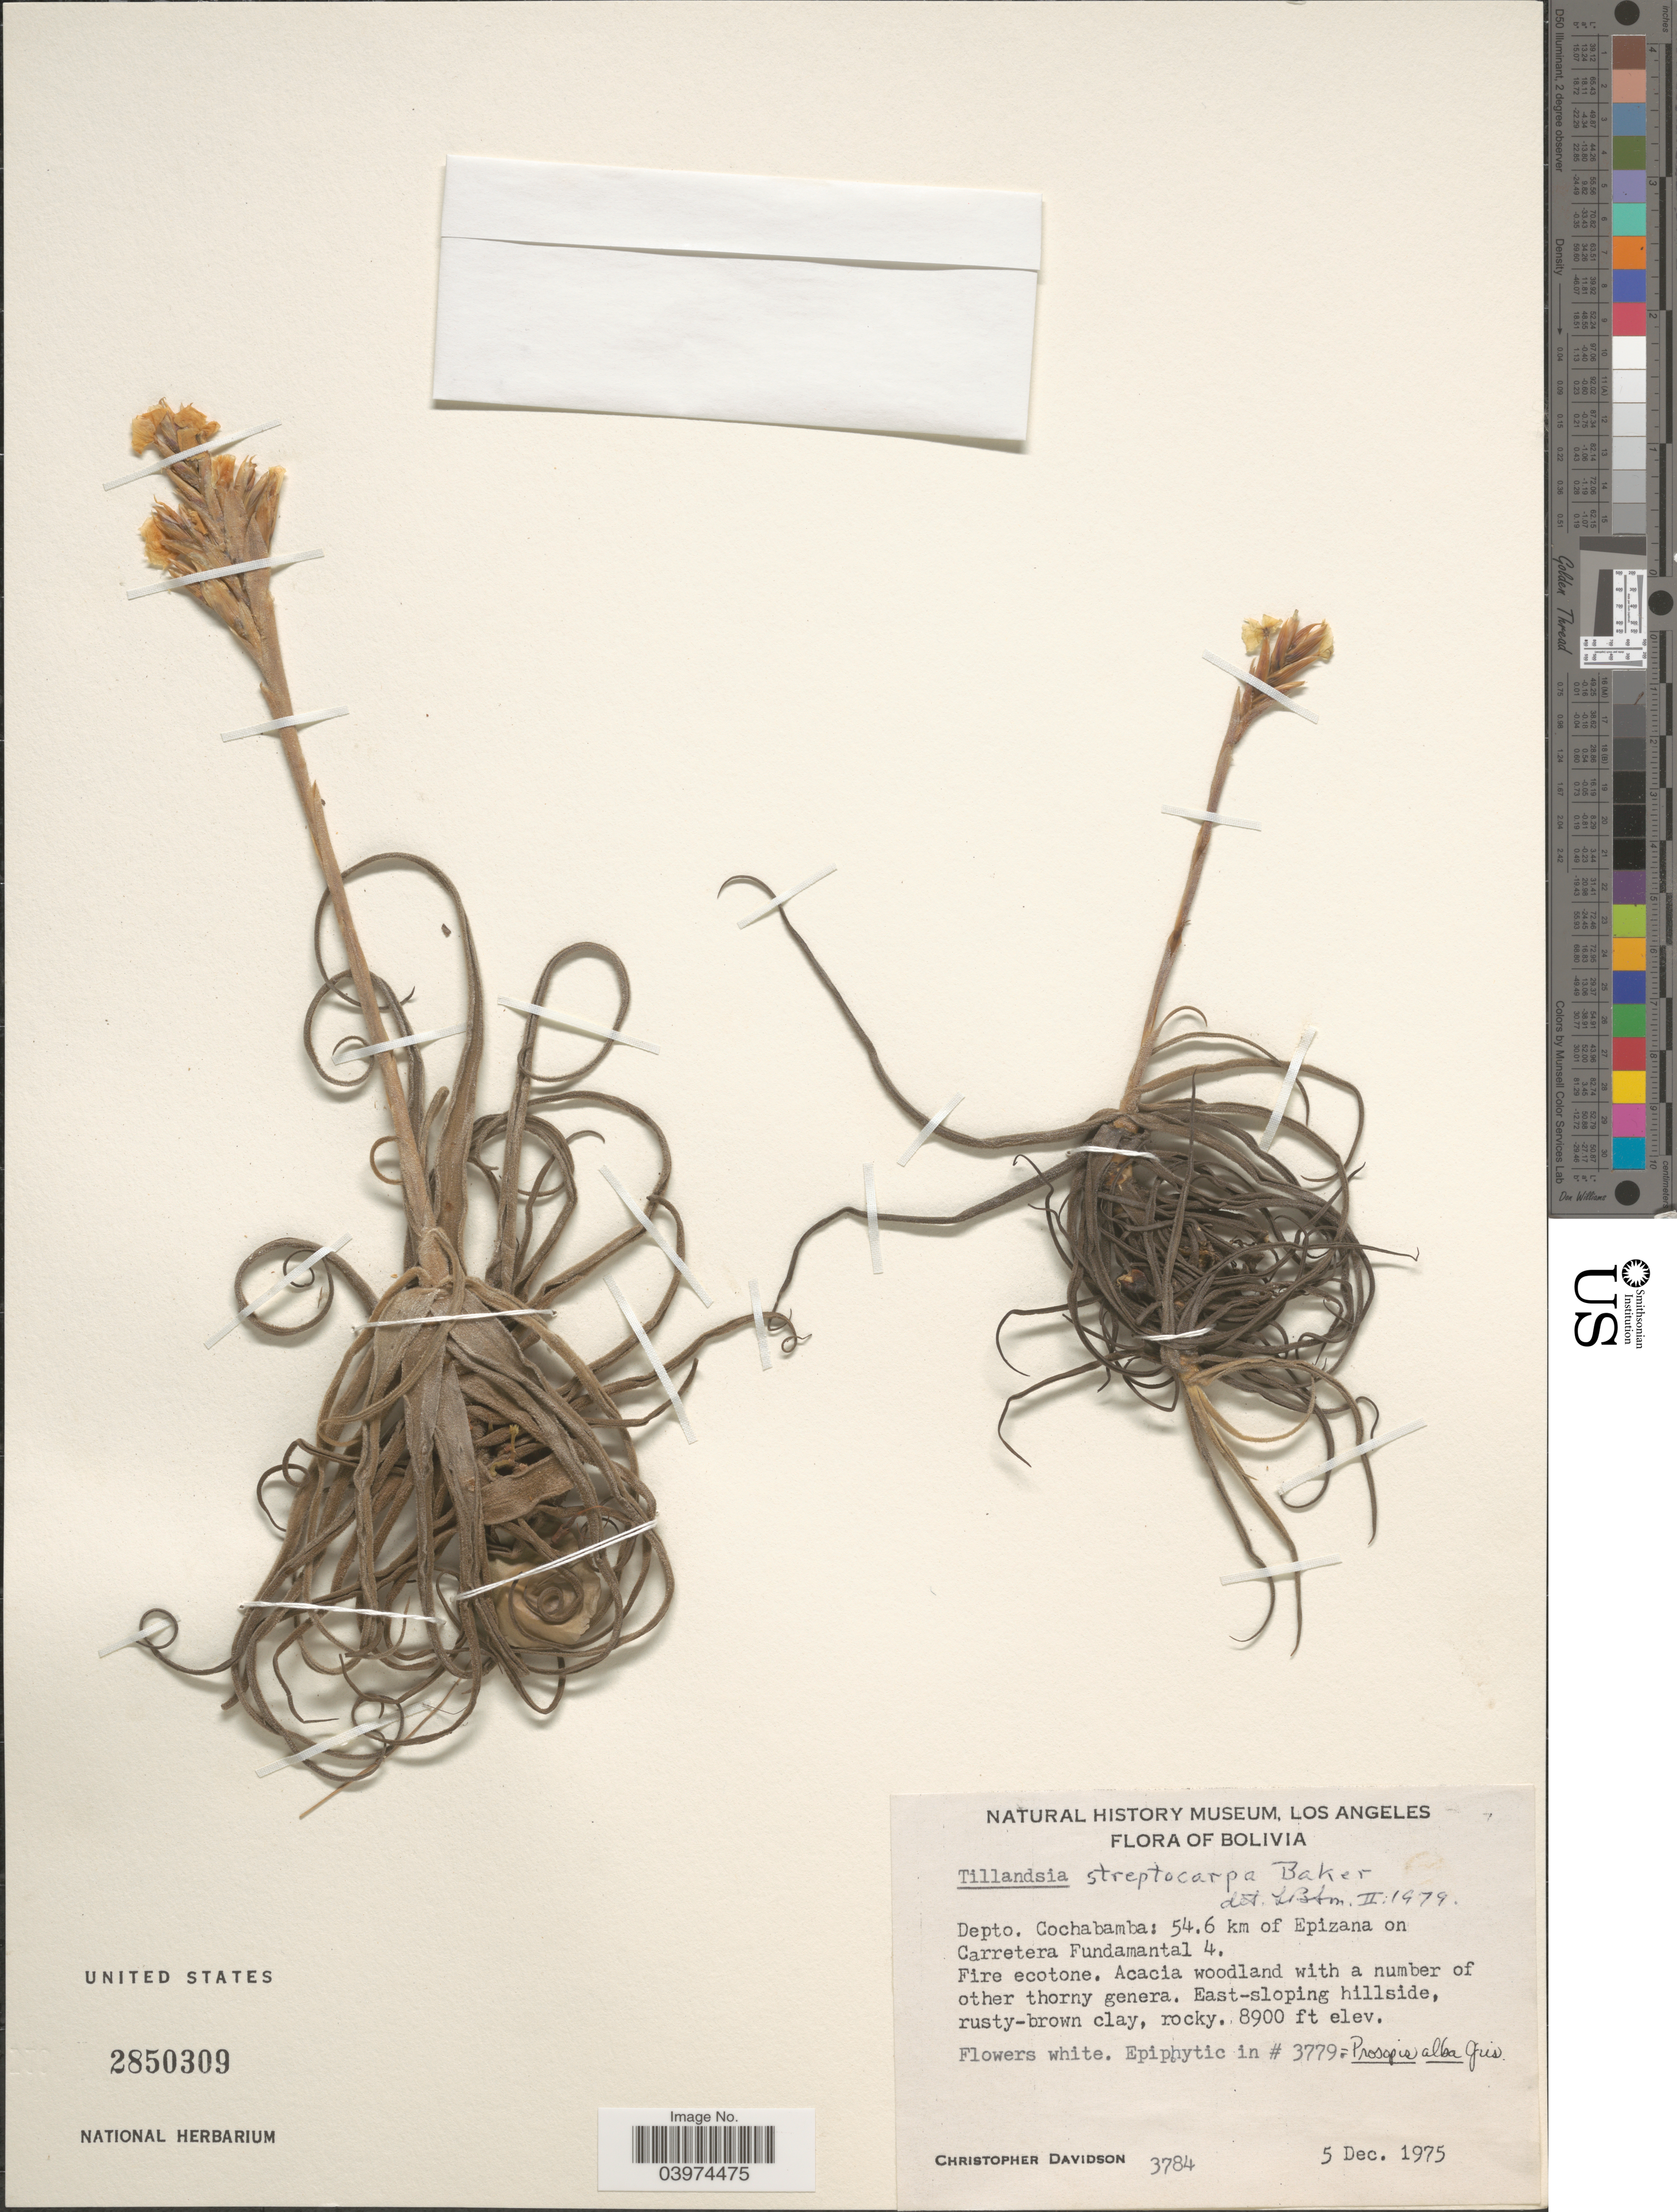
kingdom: Plantae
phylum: Tracheophyta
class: Liliopsida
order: Poales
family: Bromeliaceae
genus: Tillandsia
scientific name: Tillandsia streptocarpa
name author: Baker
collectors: C. Davidson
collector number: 3784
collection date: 1975-12-05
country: Bolivia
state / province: Cochabamba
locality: Depto. Cochabamba: 54.6 km of Epizana on Carretera Fundamantal 4. East-sloping hillside.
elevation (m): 2713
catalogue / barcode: US 2850309